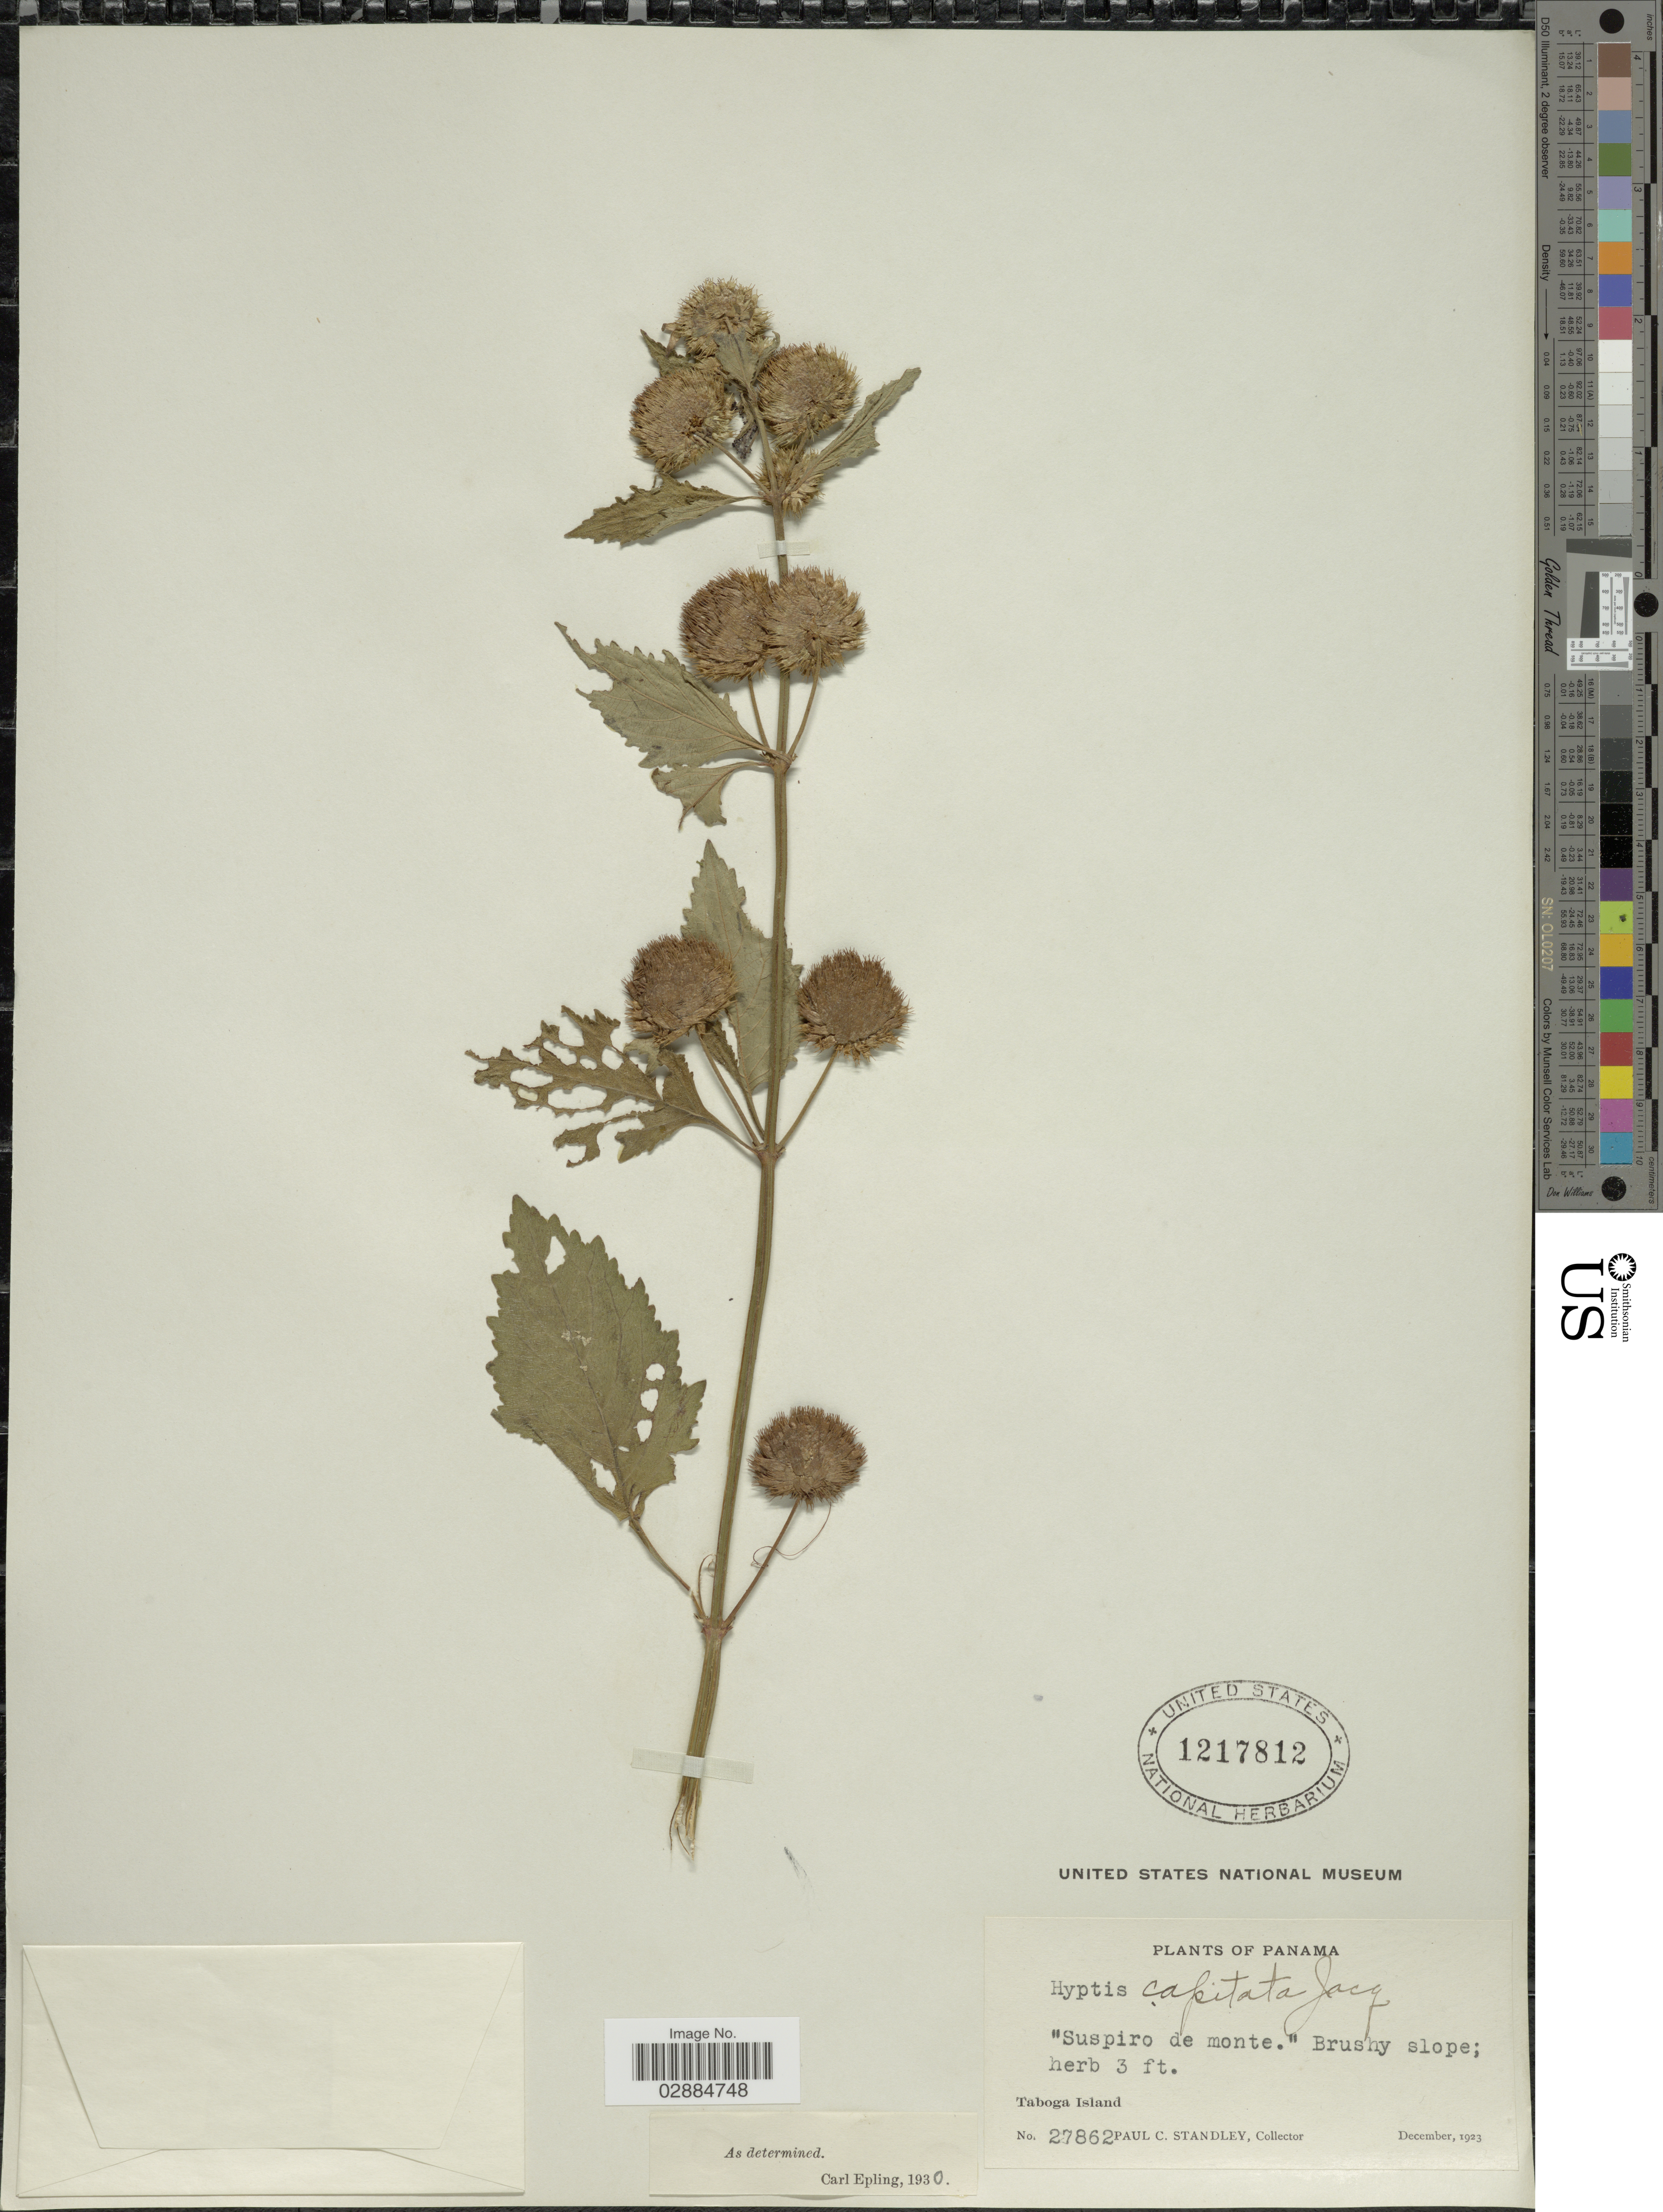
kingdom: Plantae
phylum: Tracheophyta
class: Magnoliopsida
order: Lamiales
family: Lamiaceae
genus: Hyptis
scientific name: Hyptis capitata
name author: Jacq.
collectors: P. C. Standley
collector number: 27862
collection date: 1923-12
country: Panama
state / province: Panamá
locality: Taboga Island.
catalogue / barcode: US 1217812